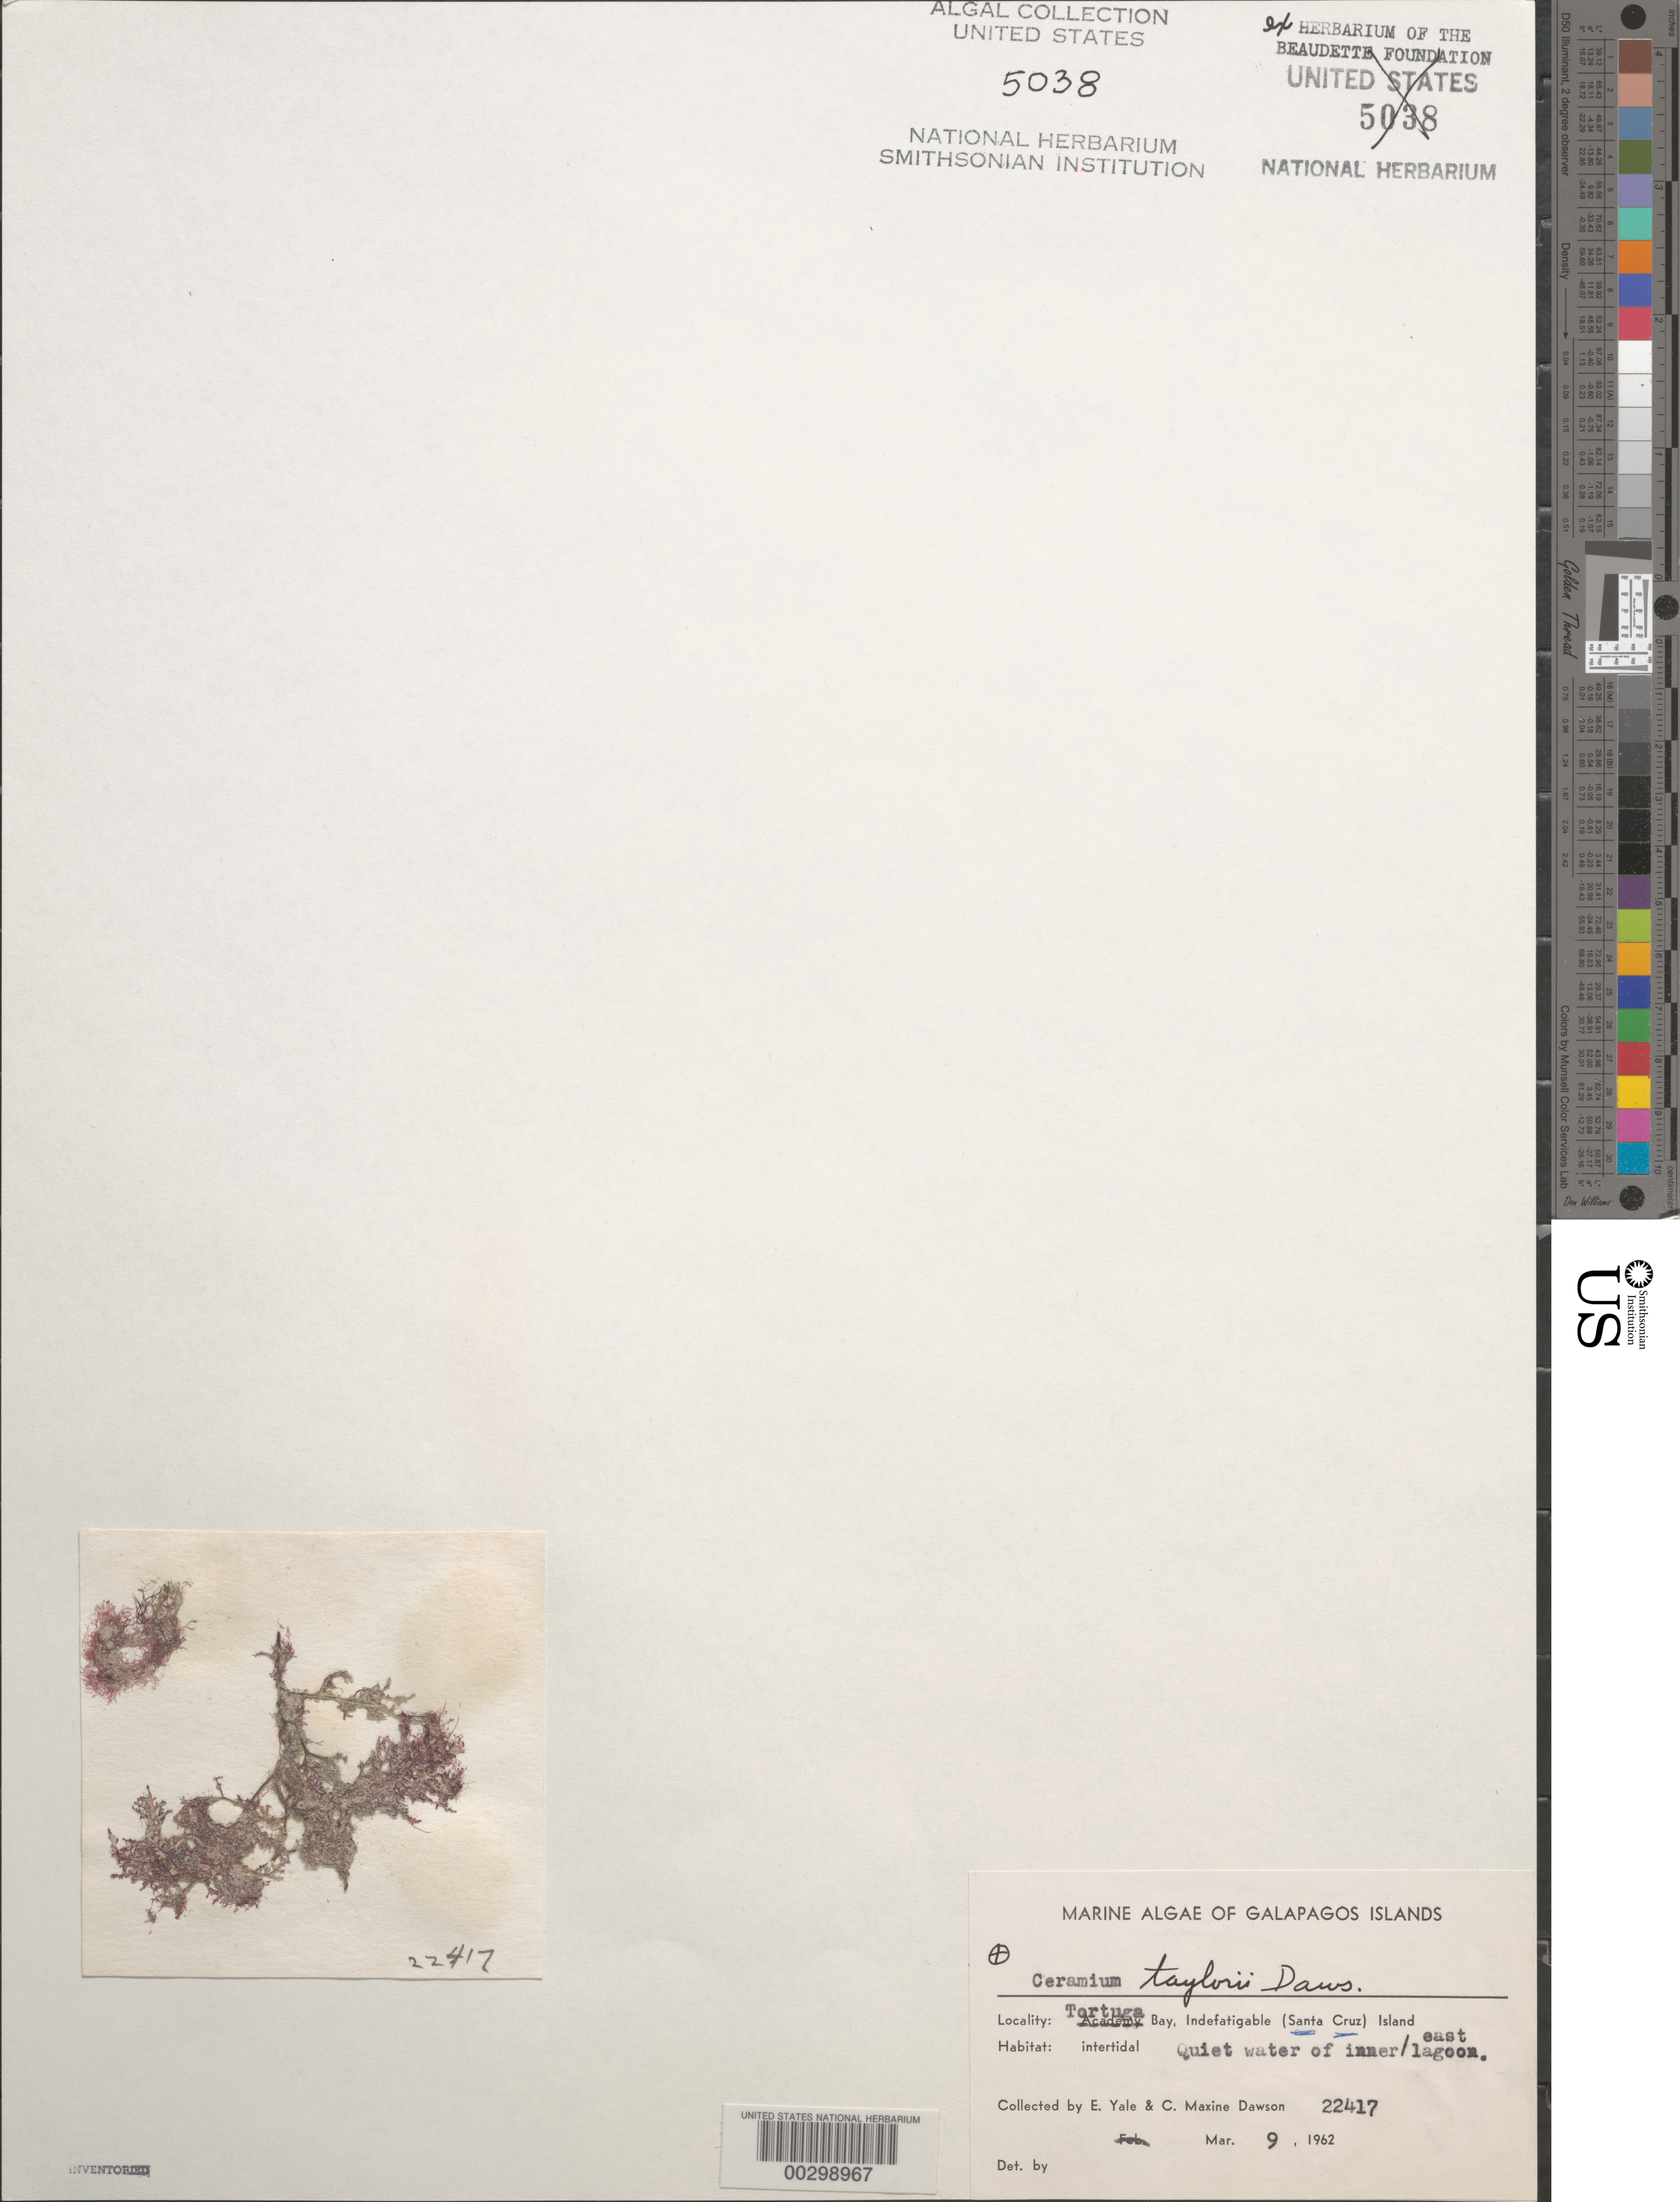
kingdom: Plantae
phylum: Rhodophyta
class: Florideophyceae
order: Ceramiales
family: Ceramiaceae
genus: Gayliella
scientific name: Gayliella taylorii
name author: (E.Y. Dawson) T.O. Cho & S.M. Boo in T.O. Cho et al.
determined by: Algae name updating Project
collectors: E. Y. Dawson & C. M. Dawson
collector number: EYD 22417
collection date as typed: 09 Mar 1962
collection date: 1962-03-09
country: Ecuador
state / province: Colón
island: Santa Cruz [Indefatigable, Chaves]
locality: Tortuga Bay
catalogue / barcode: US 5038